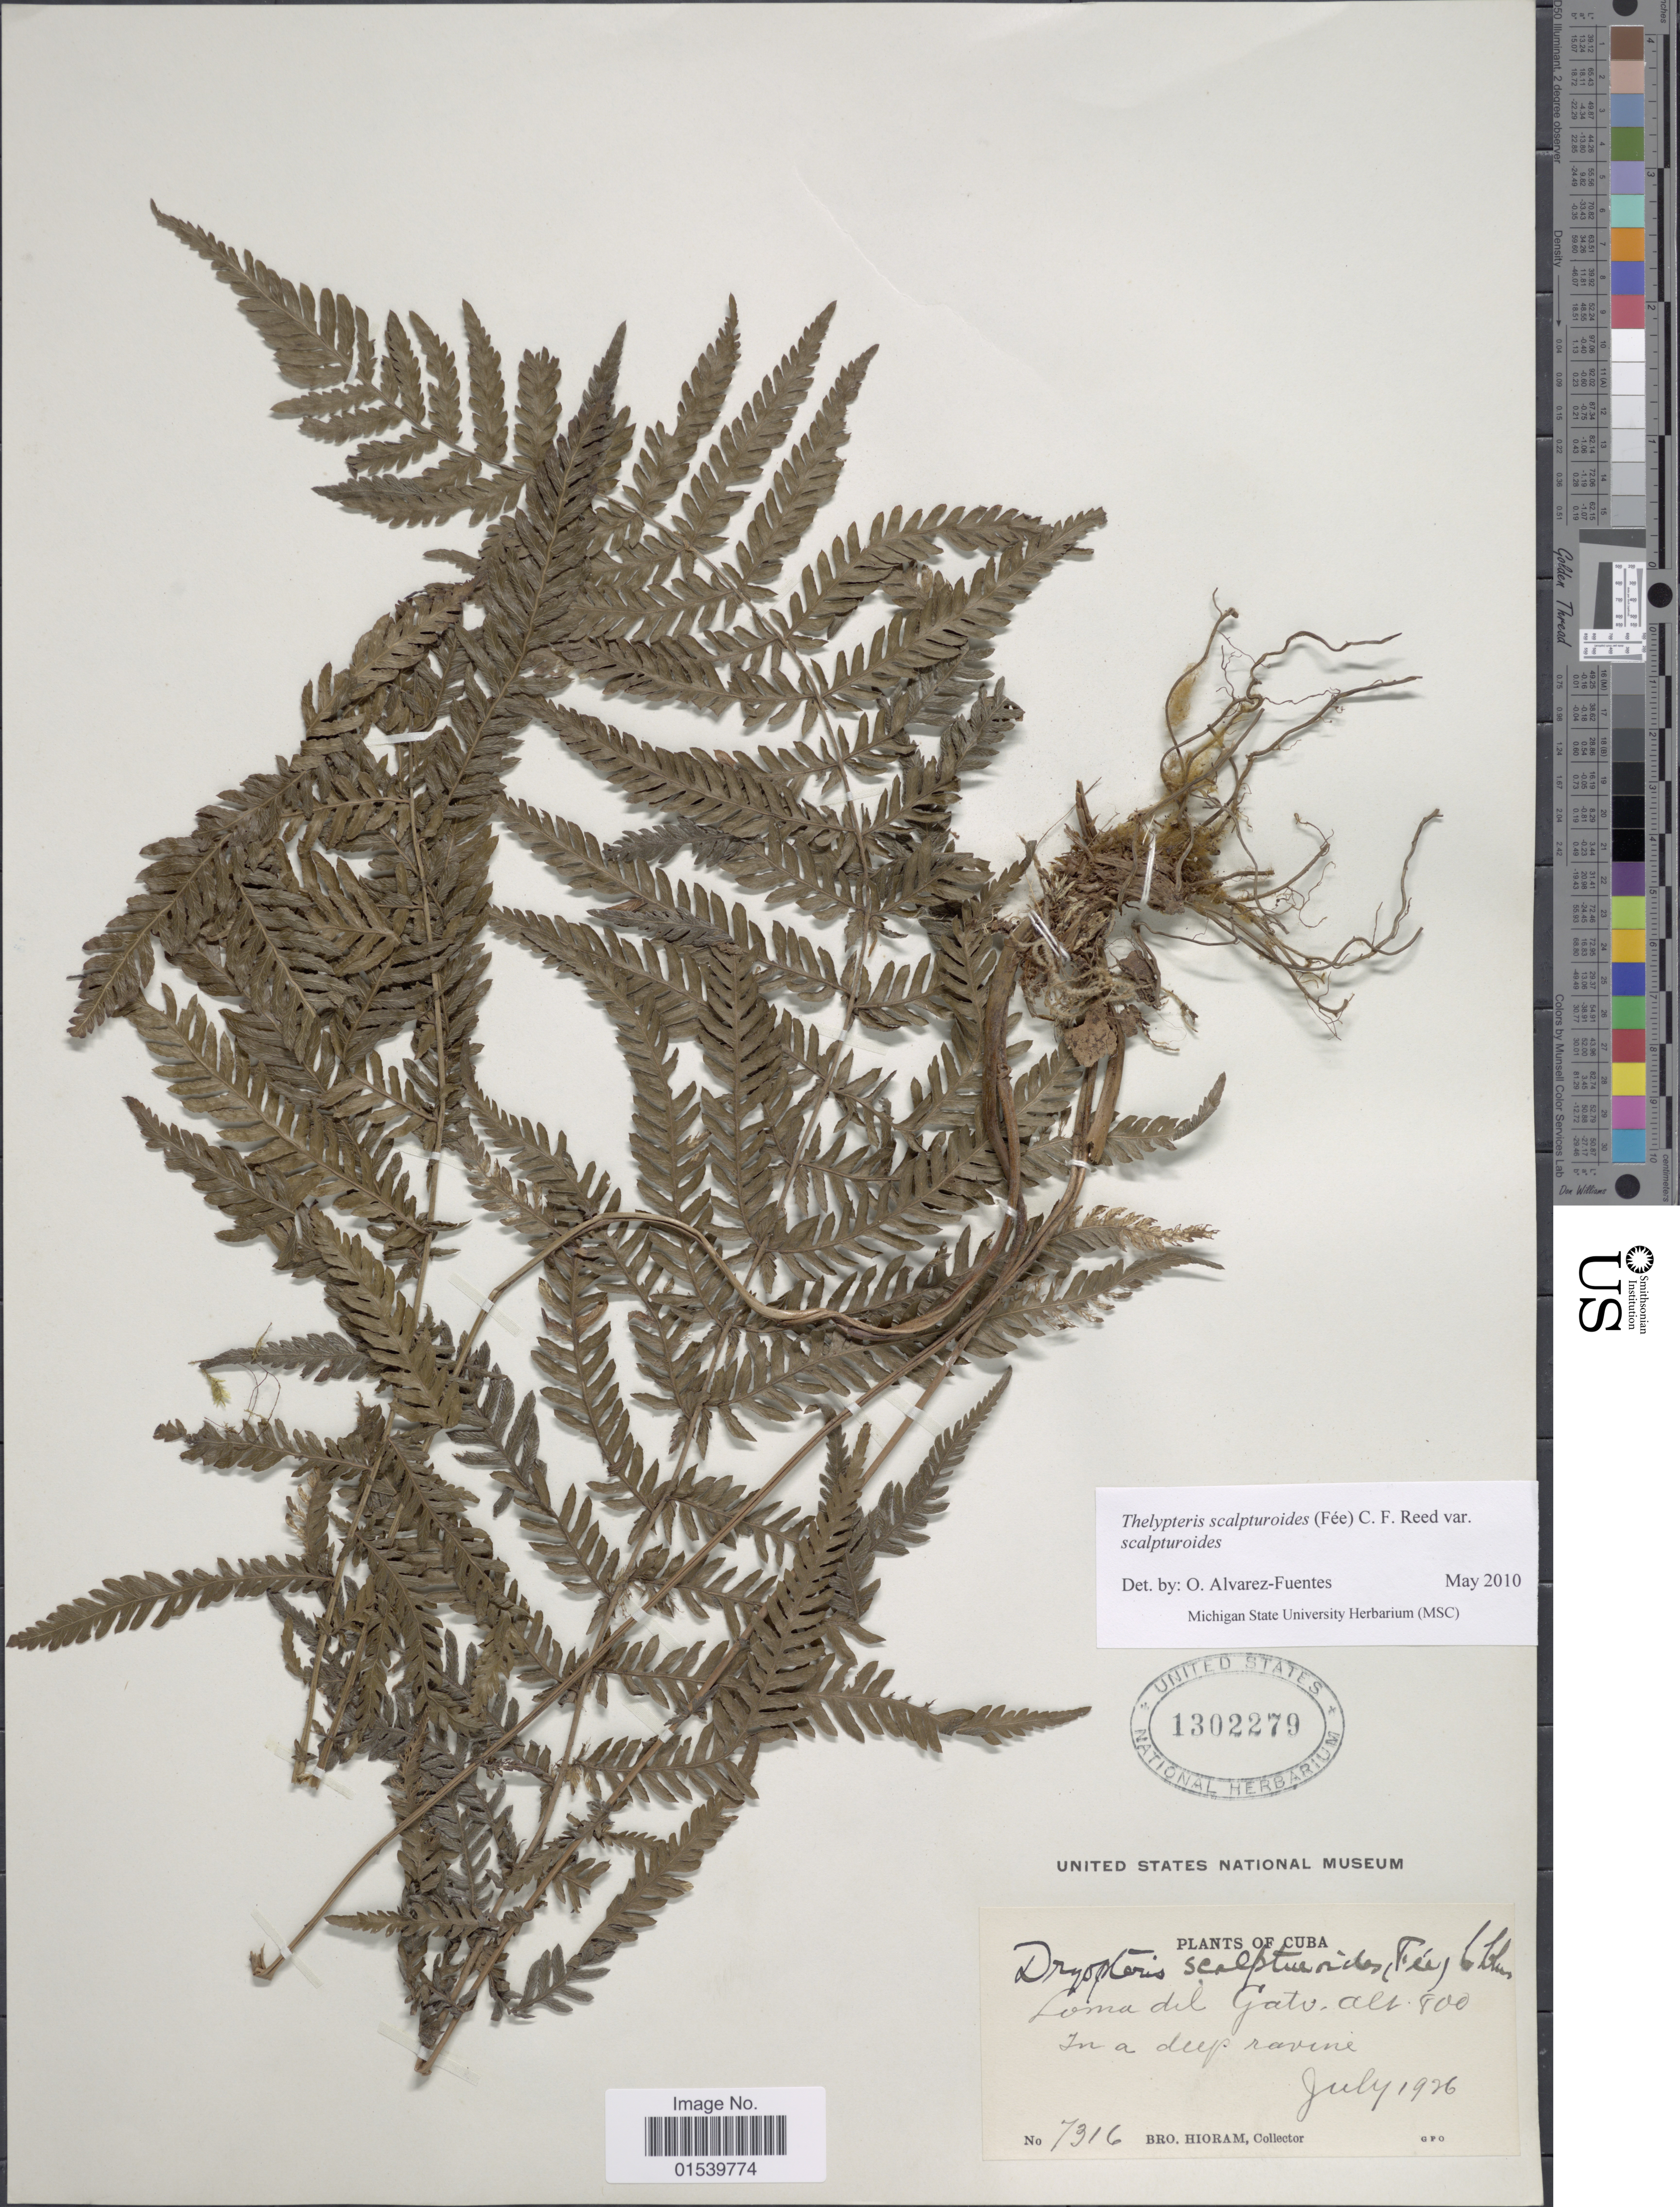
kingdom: Plantae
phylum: Tracheophyta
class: Polypodiopsida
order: Polypodiales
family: Thelypteridaceae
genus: Amauropelta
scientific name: Amauropelta scalpturoides (Fée) comb. nov., ined 2015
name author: (Fée)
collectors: Bro. Hioram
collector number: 7316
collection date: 1926-07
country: Cuba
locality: Loma del Gato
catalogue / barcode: US 1302279